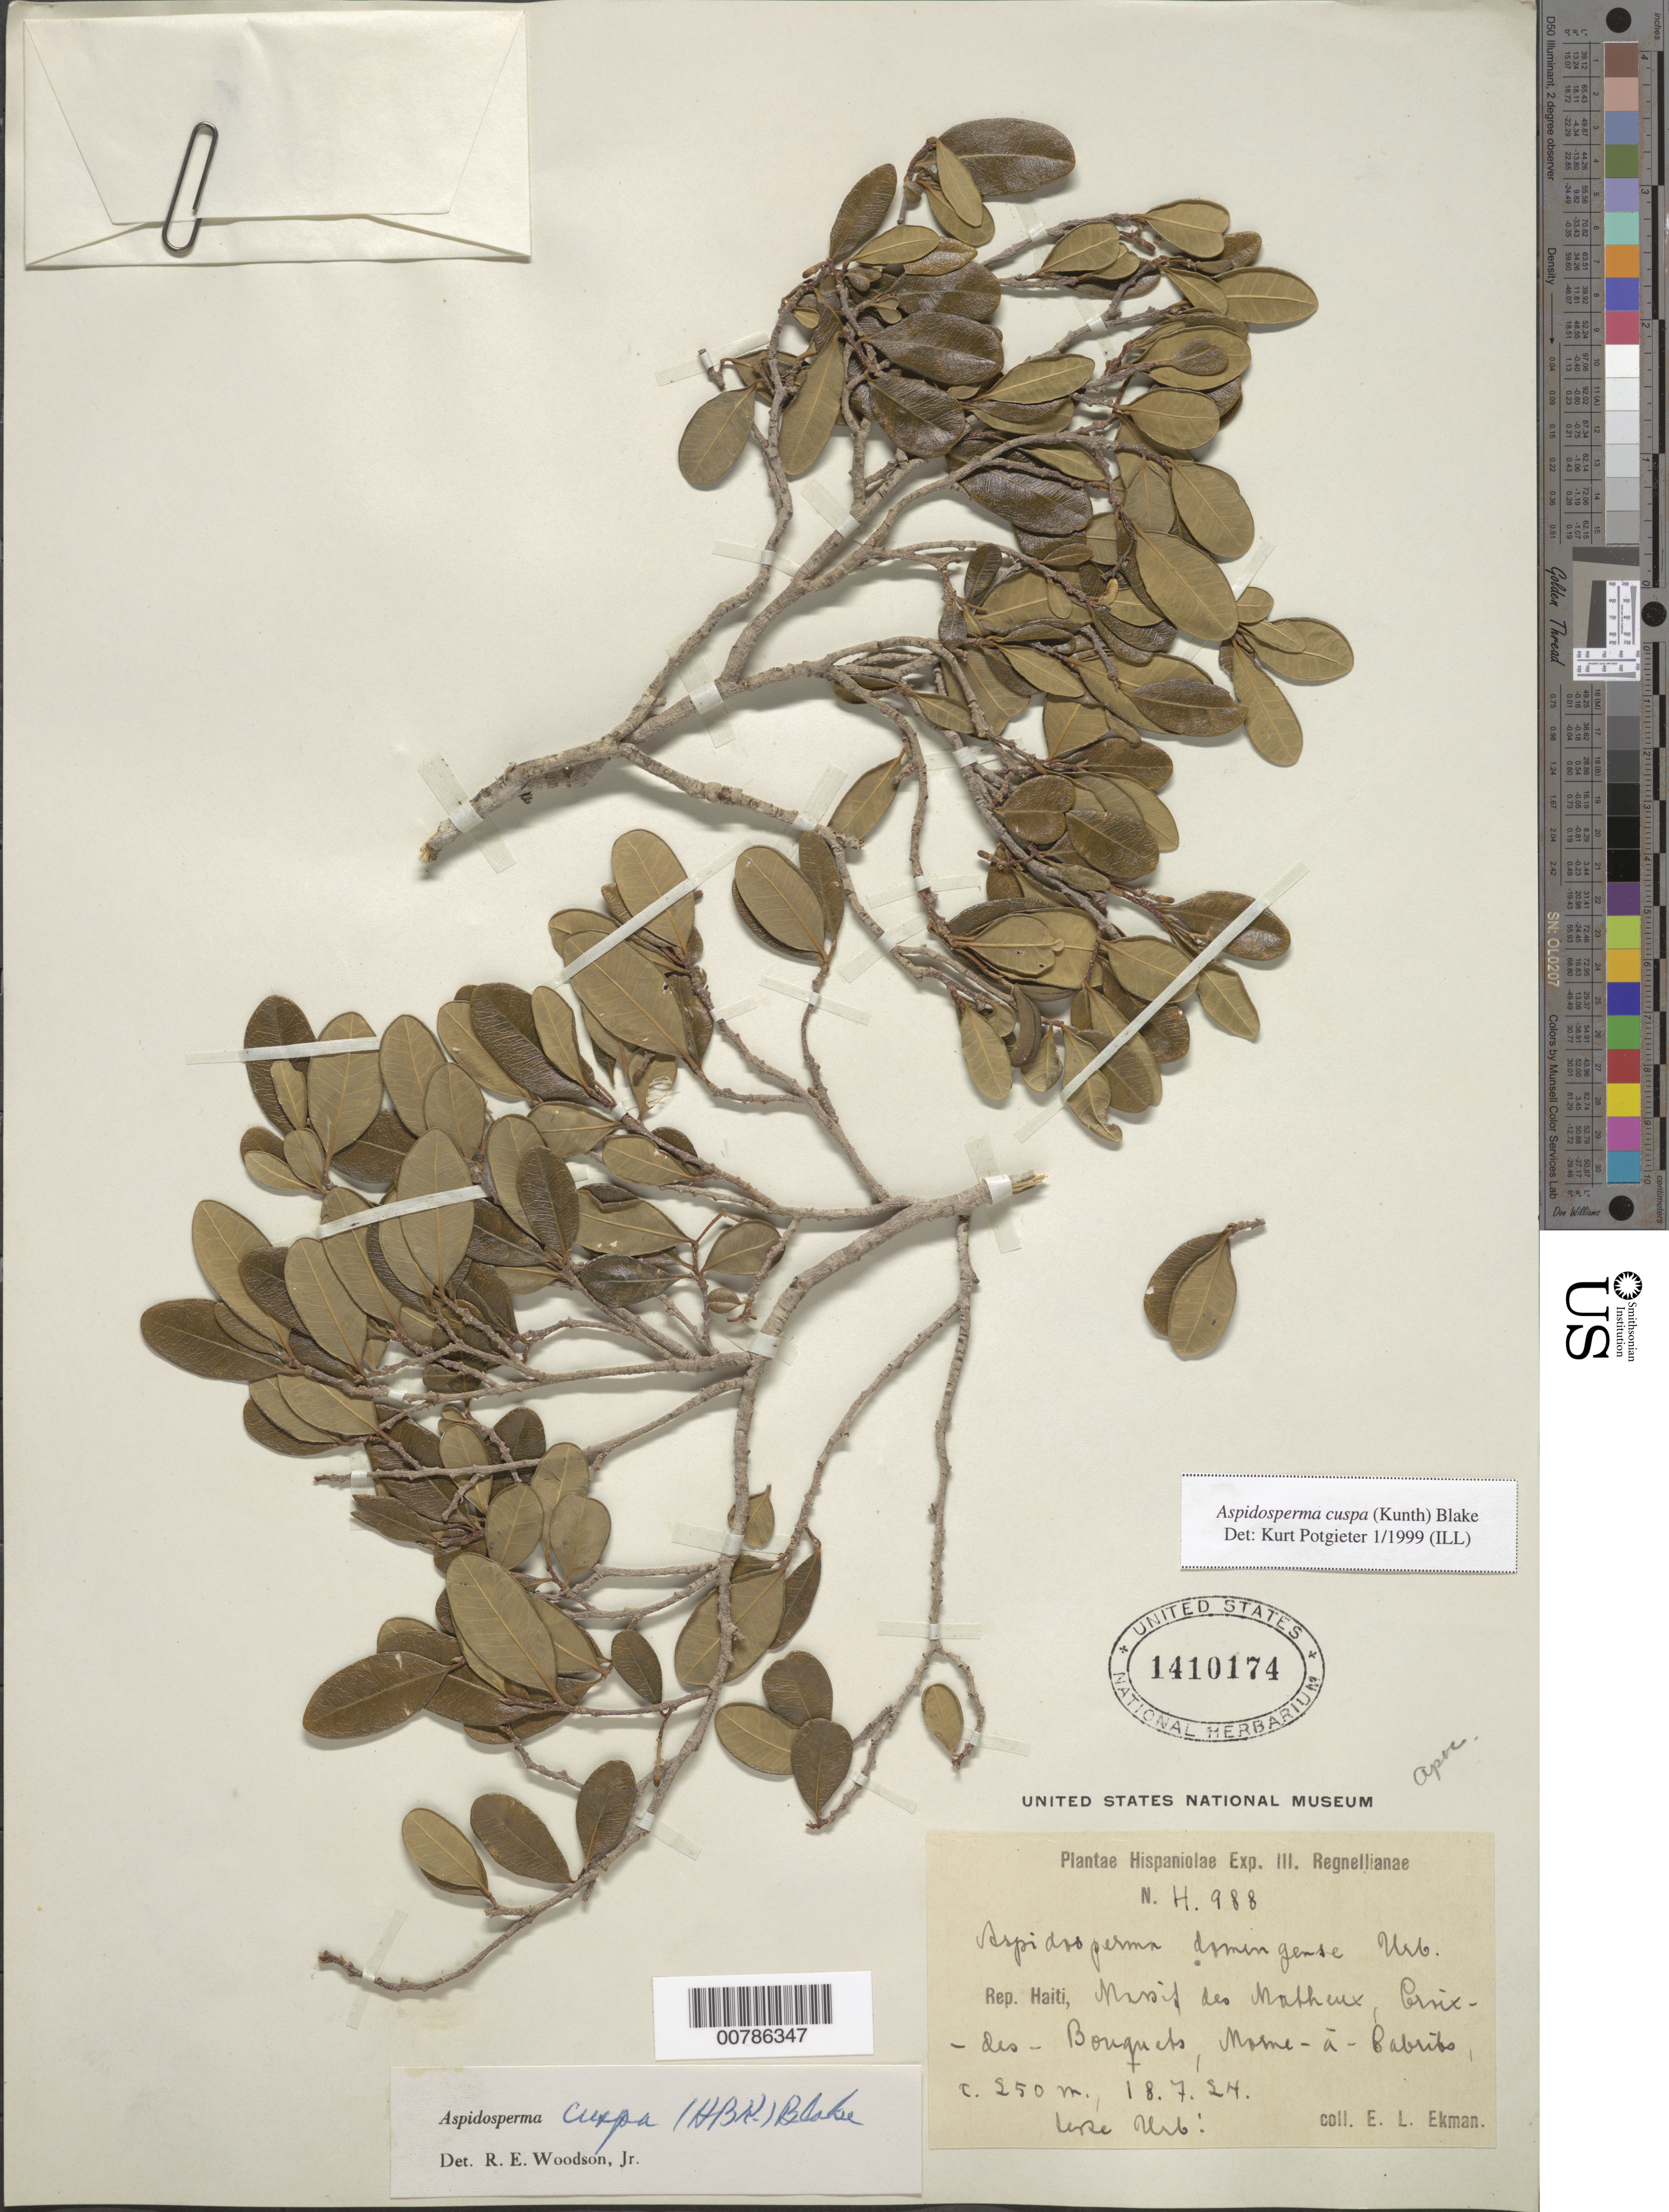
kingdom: Plantae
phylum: Tracheophyta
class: Magnoliopsida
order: Gentianales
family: Apocynaceae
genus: Aspidosperma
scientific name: Aspidosperma cuspa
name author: (Kunth) S.F. Blake ex Pittier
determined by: Potgieter, K.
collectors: E. L. Ekman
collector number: H 988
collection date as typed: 18 Jul 1924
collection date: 1924-07-18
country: Haiti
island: Hispaniola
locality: Massif des Matheux, Cernix-des-Bouquets, Morne a Cabribo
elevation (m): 250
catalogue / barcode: US 1410174